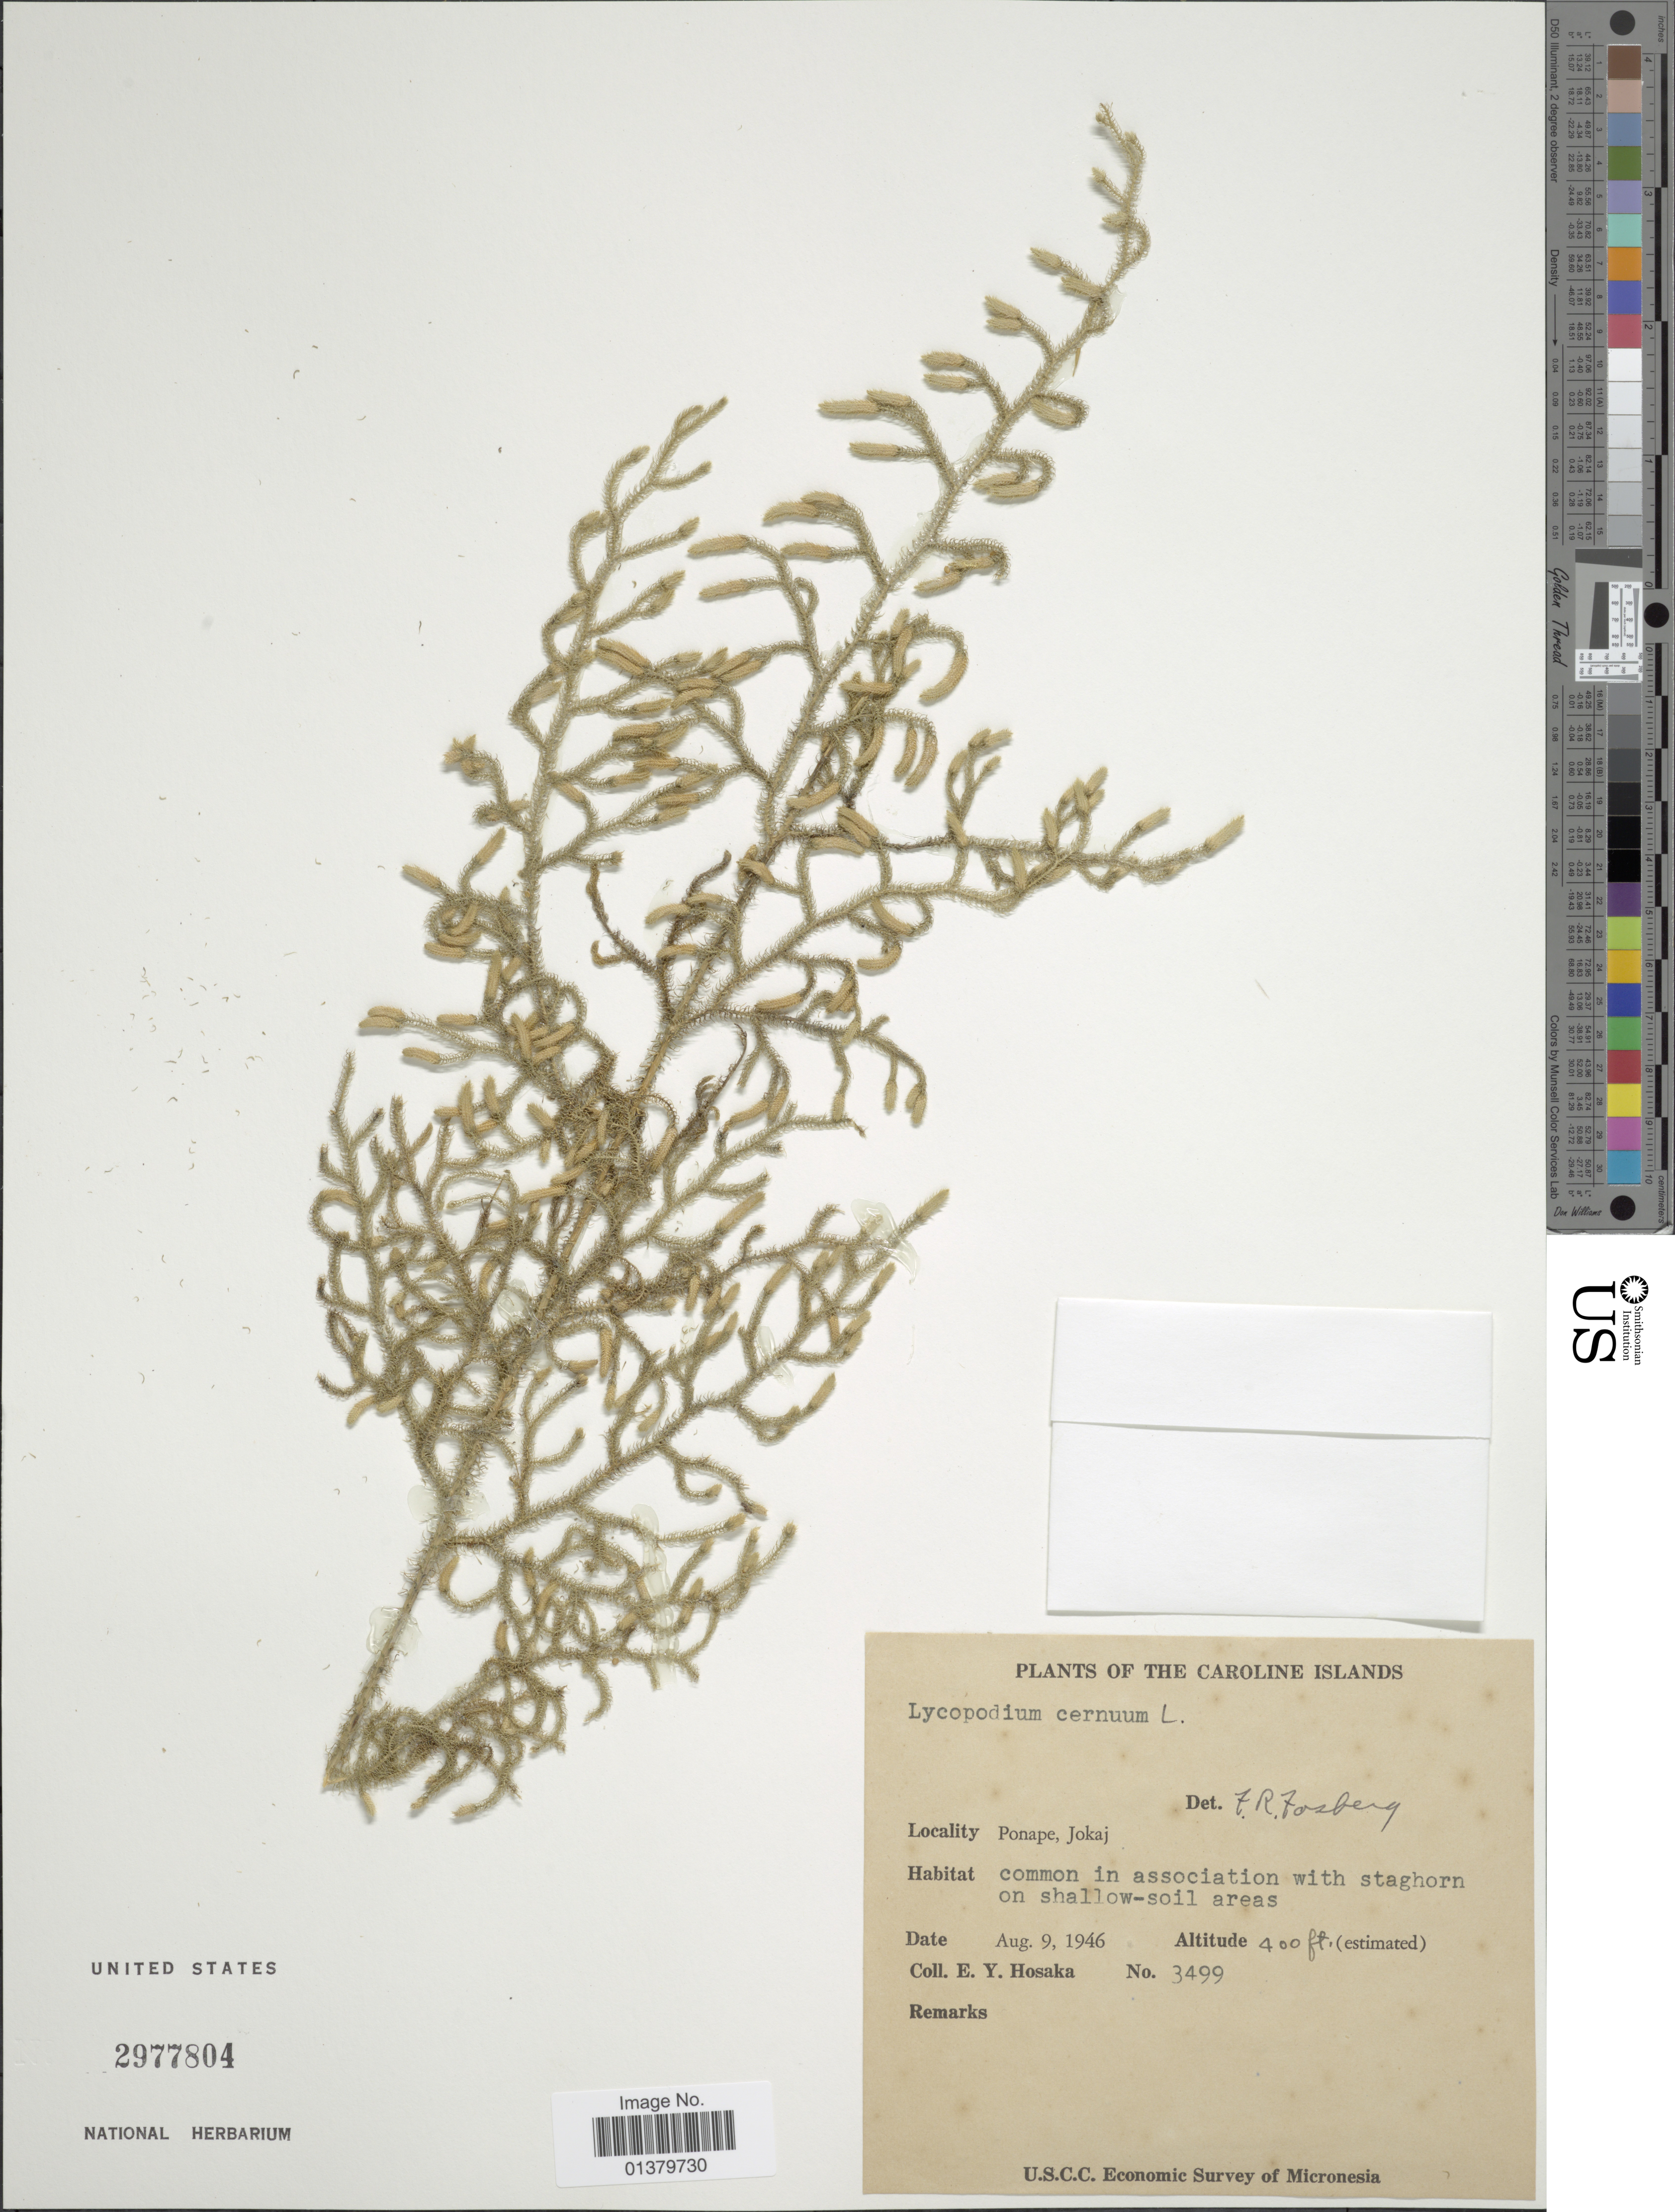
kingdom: Plantae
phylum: Tracheophyta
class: Lycopodiopsida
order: Lycopodiales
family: Lycopodiaceae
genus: Palhinhaea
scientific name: Palhinhaea cernua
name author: (L.) Vasc. & Franco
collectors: E. Y. Hosaka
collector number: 3499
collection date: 1946-08-09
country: Micronesia, Federated States of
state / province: Pohnpei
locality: The Caroline Islands, Ponape, Jokaj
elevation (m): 122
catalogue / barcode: US 2977804